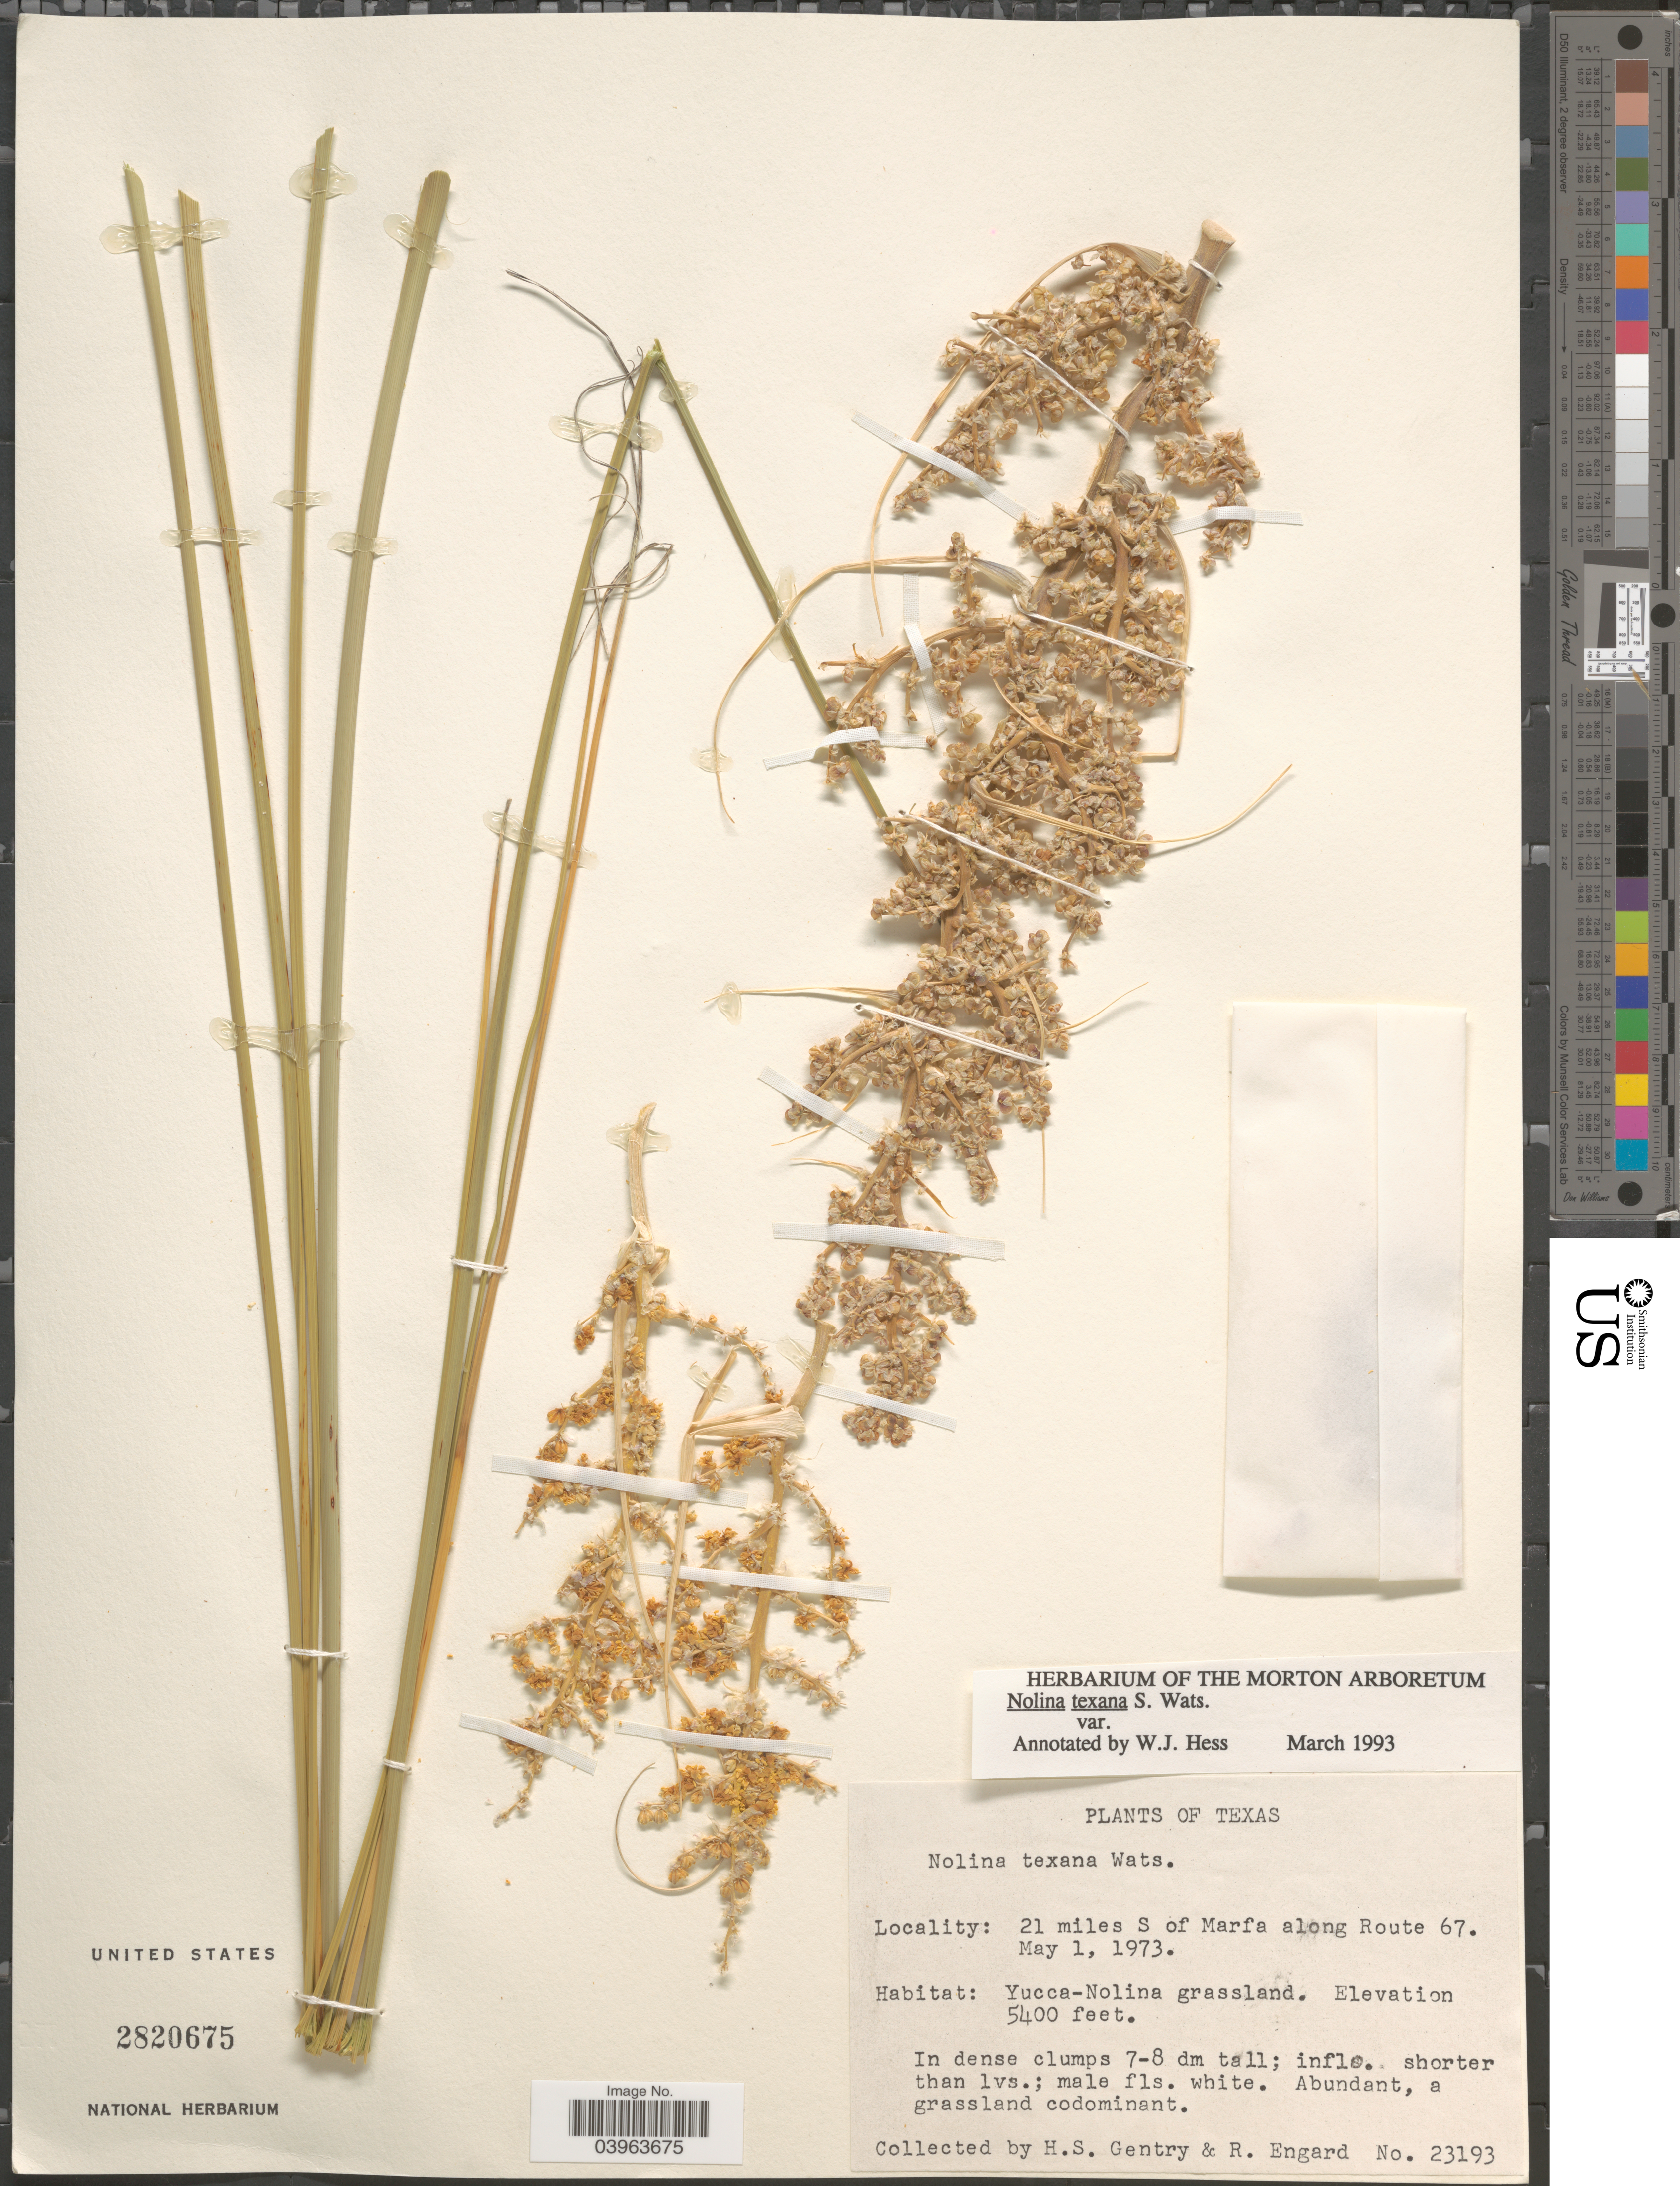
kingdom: Plantae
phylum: Tracheophyta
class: Liliopsida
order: Asparagales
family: Asparagaceae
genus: Nolina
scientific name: Nolina texana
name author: S. Watson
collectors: H. S. Gentry & R. Engard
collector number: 23193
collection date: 1973-05-01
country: United States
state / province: Texas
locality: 21 miles S of Marfa along Route 67. Yucca-Nolina grassland.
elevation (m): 1646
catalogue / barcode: US 2820675